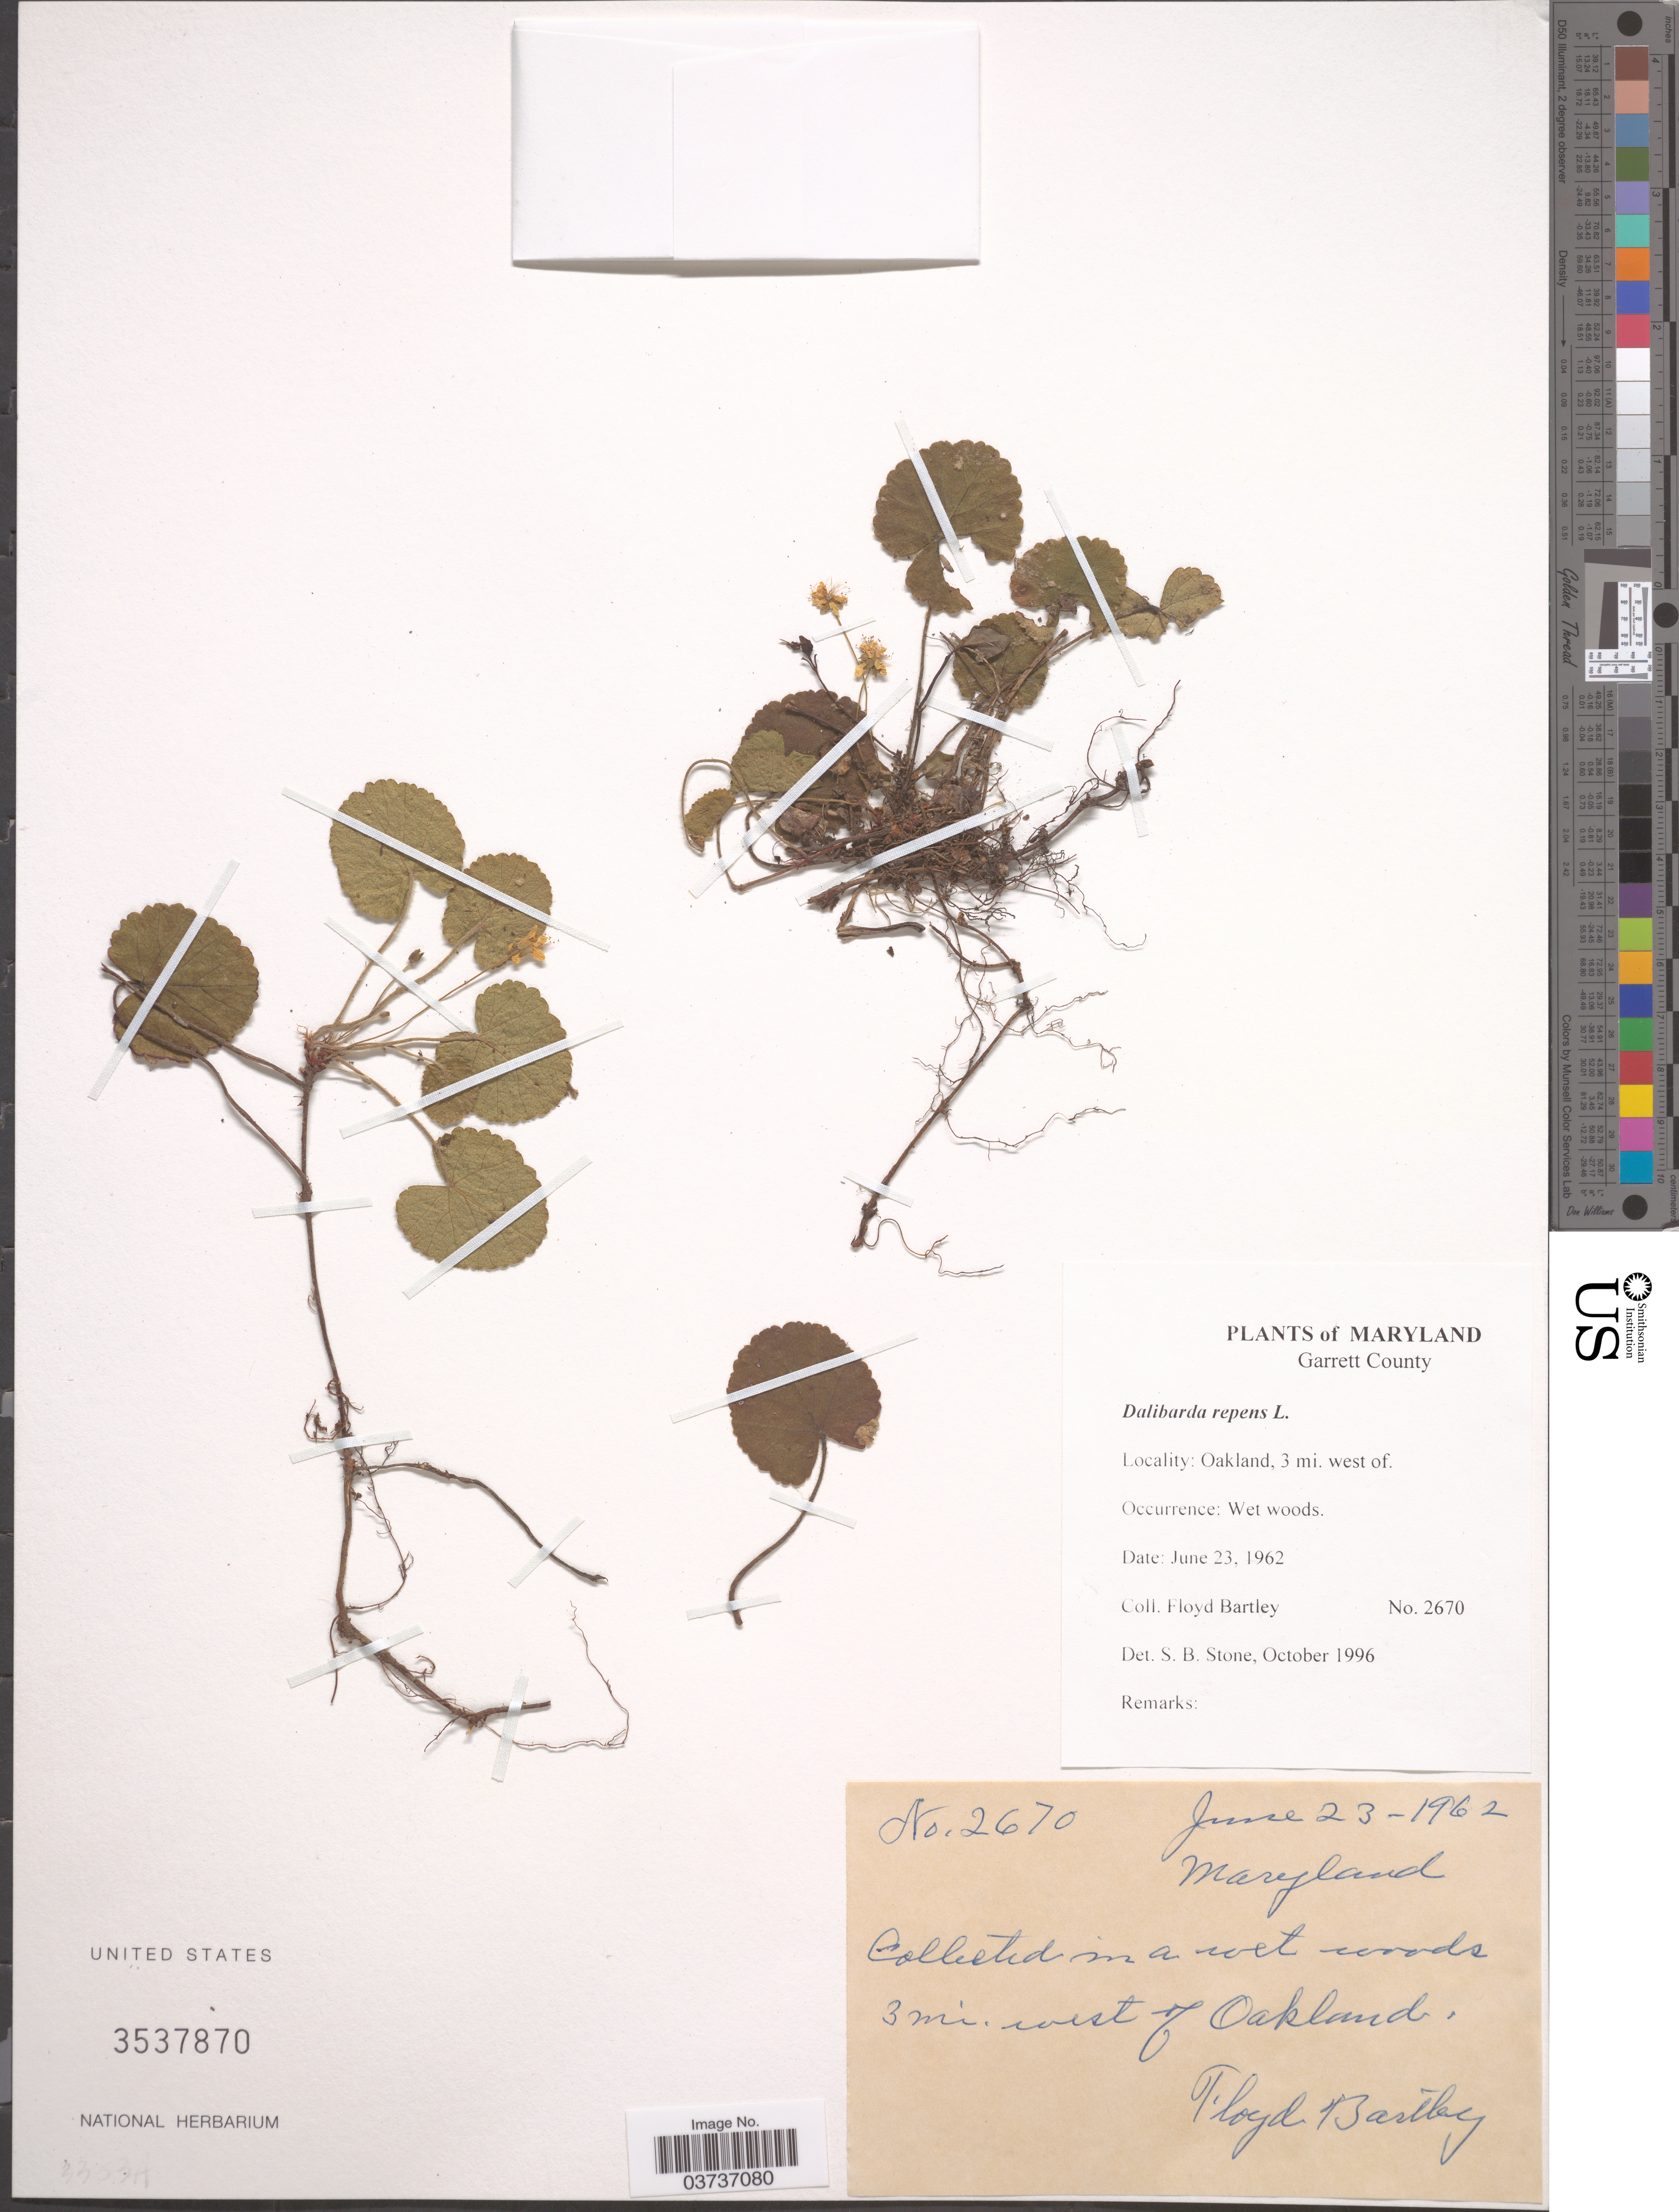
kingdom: Plantae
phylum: Tracheophyta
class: Magnoliopsida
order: Rosales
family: Rosaceae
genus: Dalibarda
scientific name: Dalibarda repens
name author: L.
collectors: F. Bartley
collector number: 2670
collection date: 1962-06-23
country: United States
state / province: Maryland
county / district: Garrett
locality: Garrett County. Oakland, 3 mi. west of Oakland.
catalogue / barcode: US 3537870